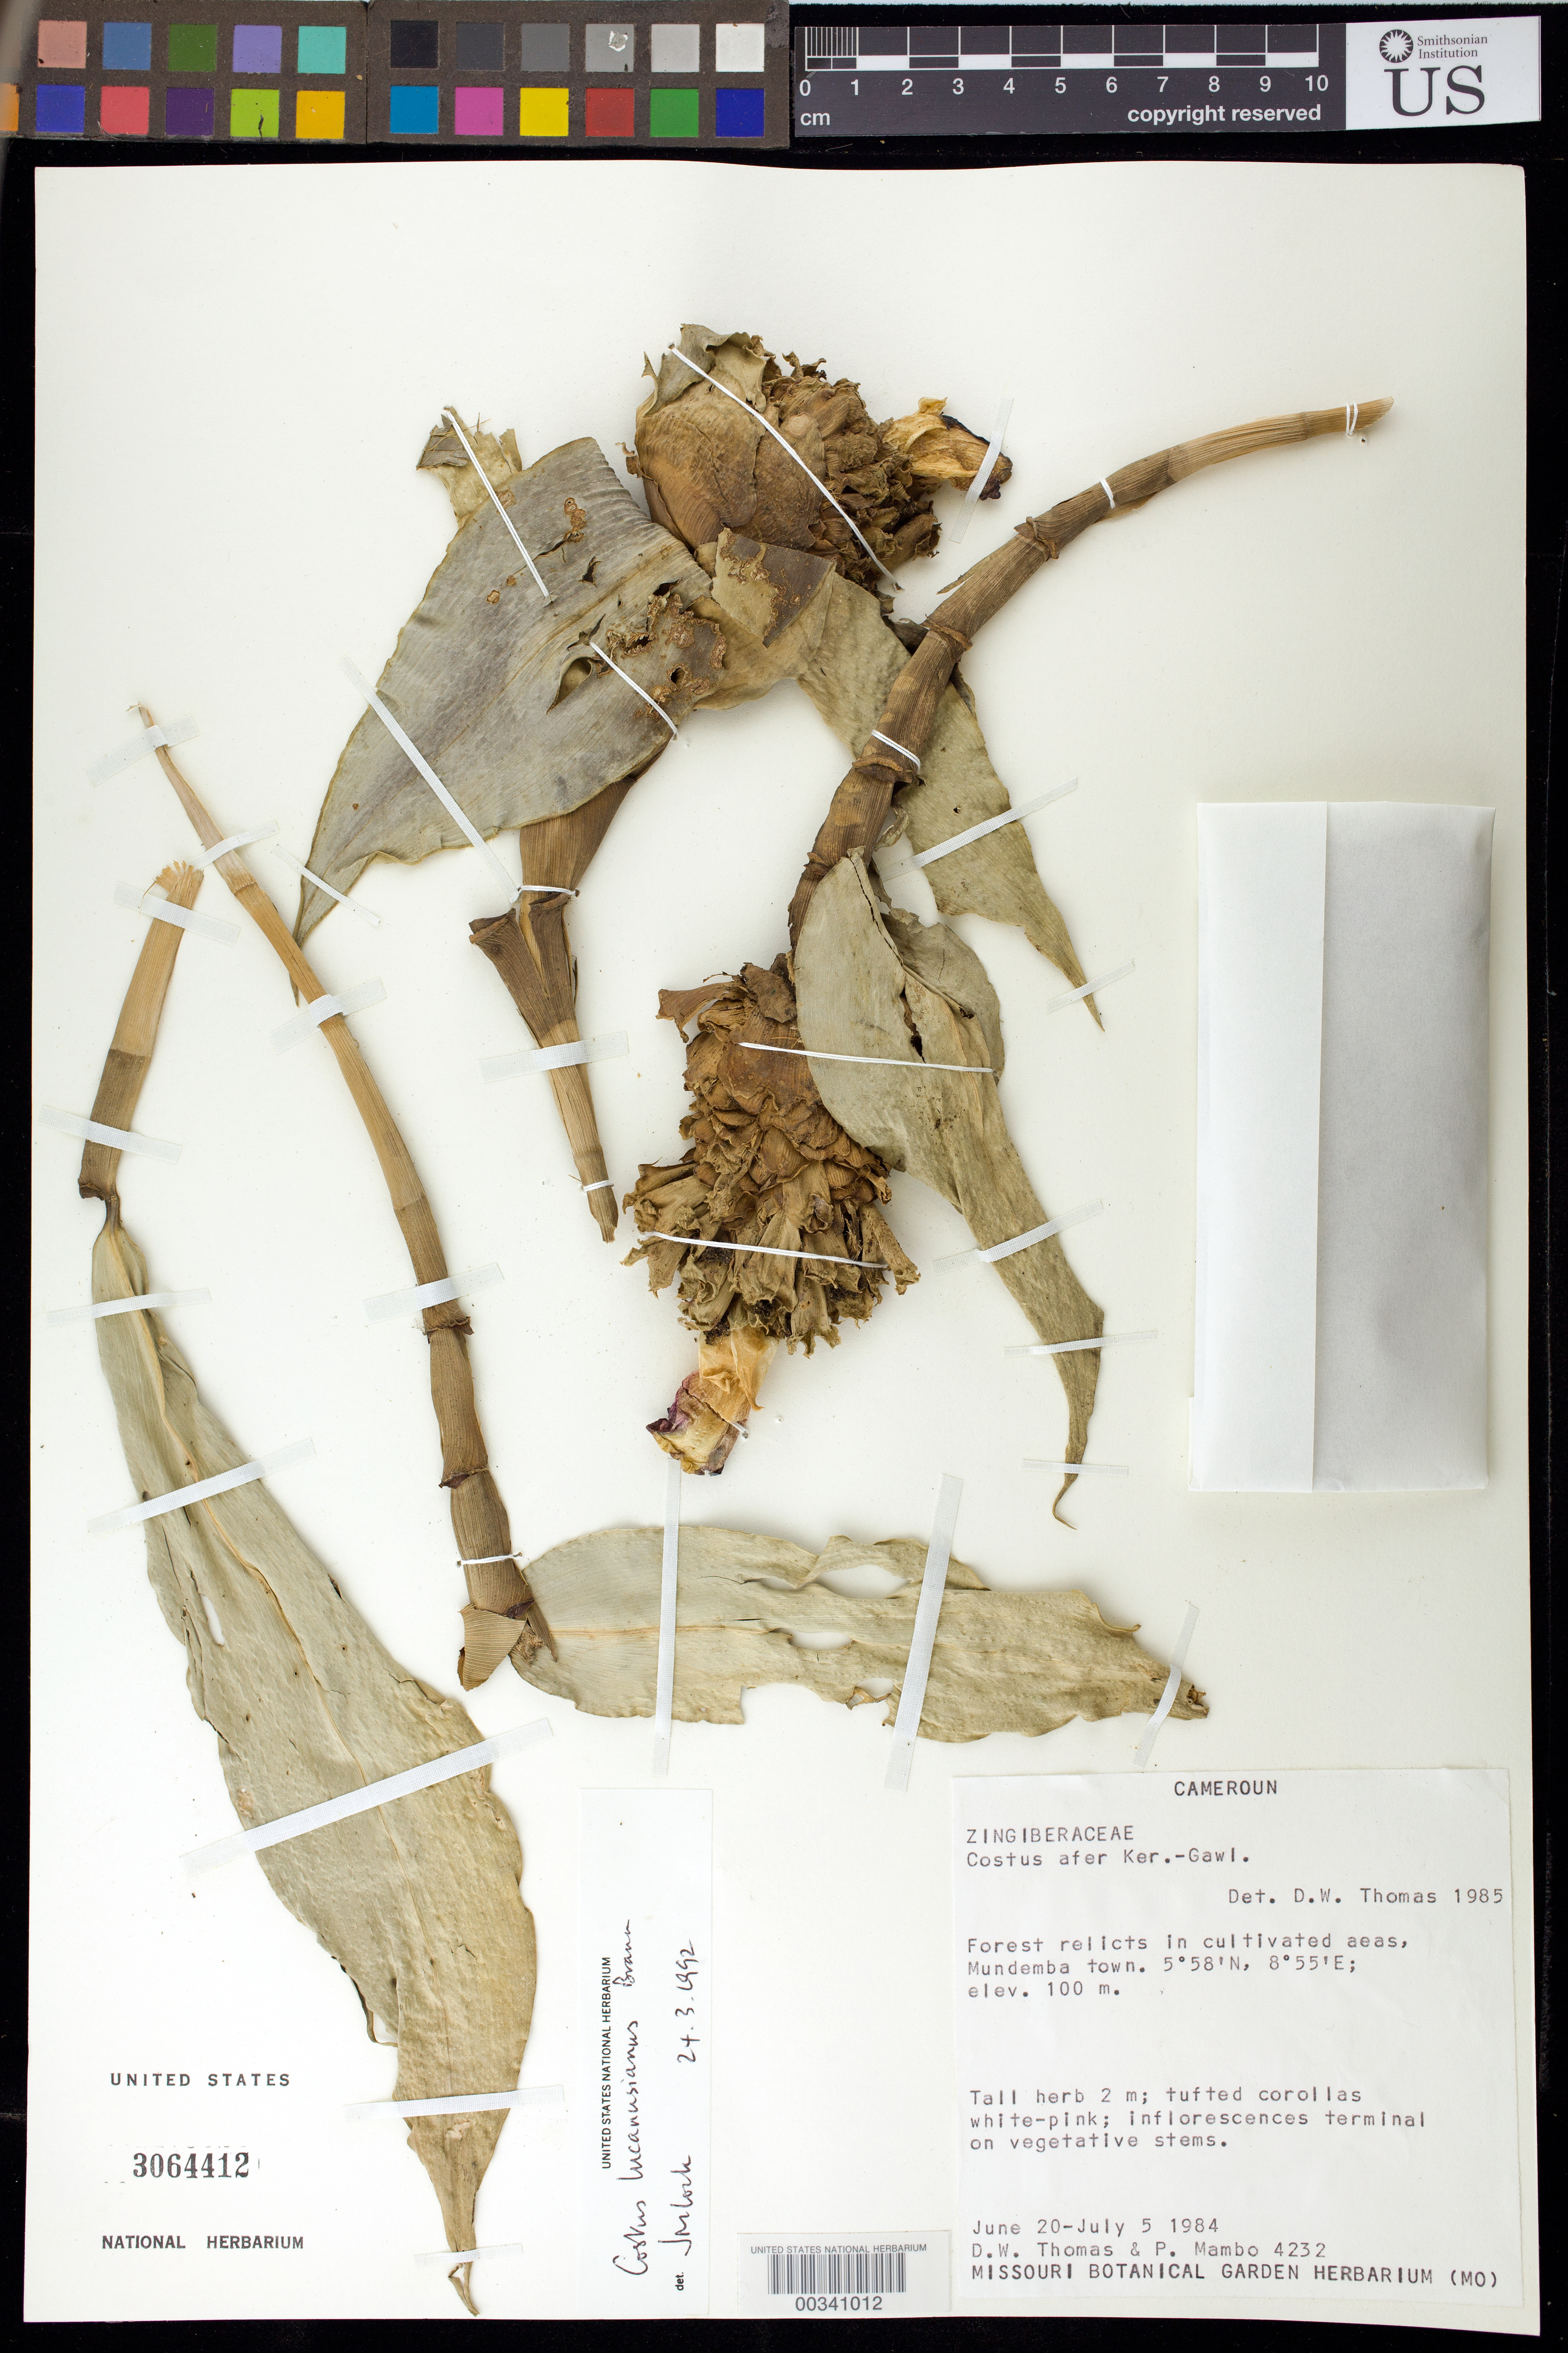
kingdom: Plantae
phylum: Tracheophyta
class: Liliopsida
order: Zingiberales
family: Costaceae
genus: Costus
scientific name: Costus lucanusianus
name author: J. Braun & K. Schum.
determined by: Thomas, D. W.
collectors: D. W. Thomas & P. Mambo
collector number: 4232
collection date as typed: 20 Jun 1984 to 05 Jul 1984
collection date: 1984-06-20/1984-07-05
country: Cameroon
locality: Cameroun, mundemba town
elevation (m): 100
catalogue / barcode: US 3064412